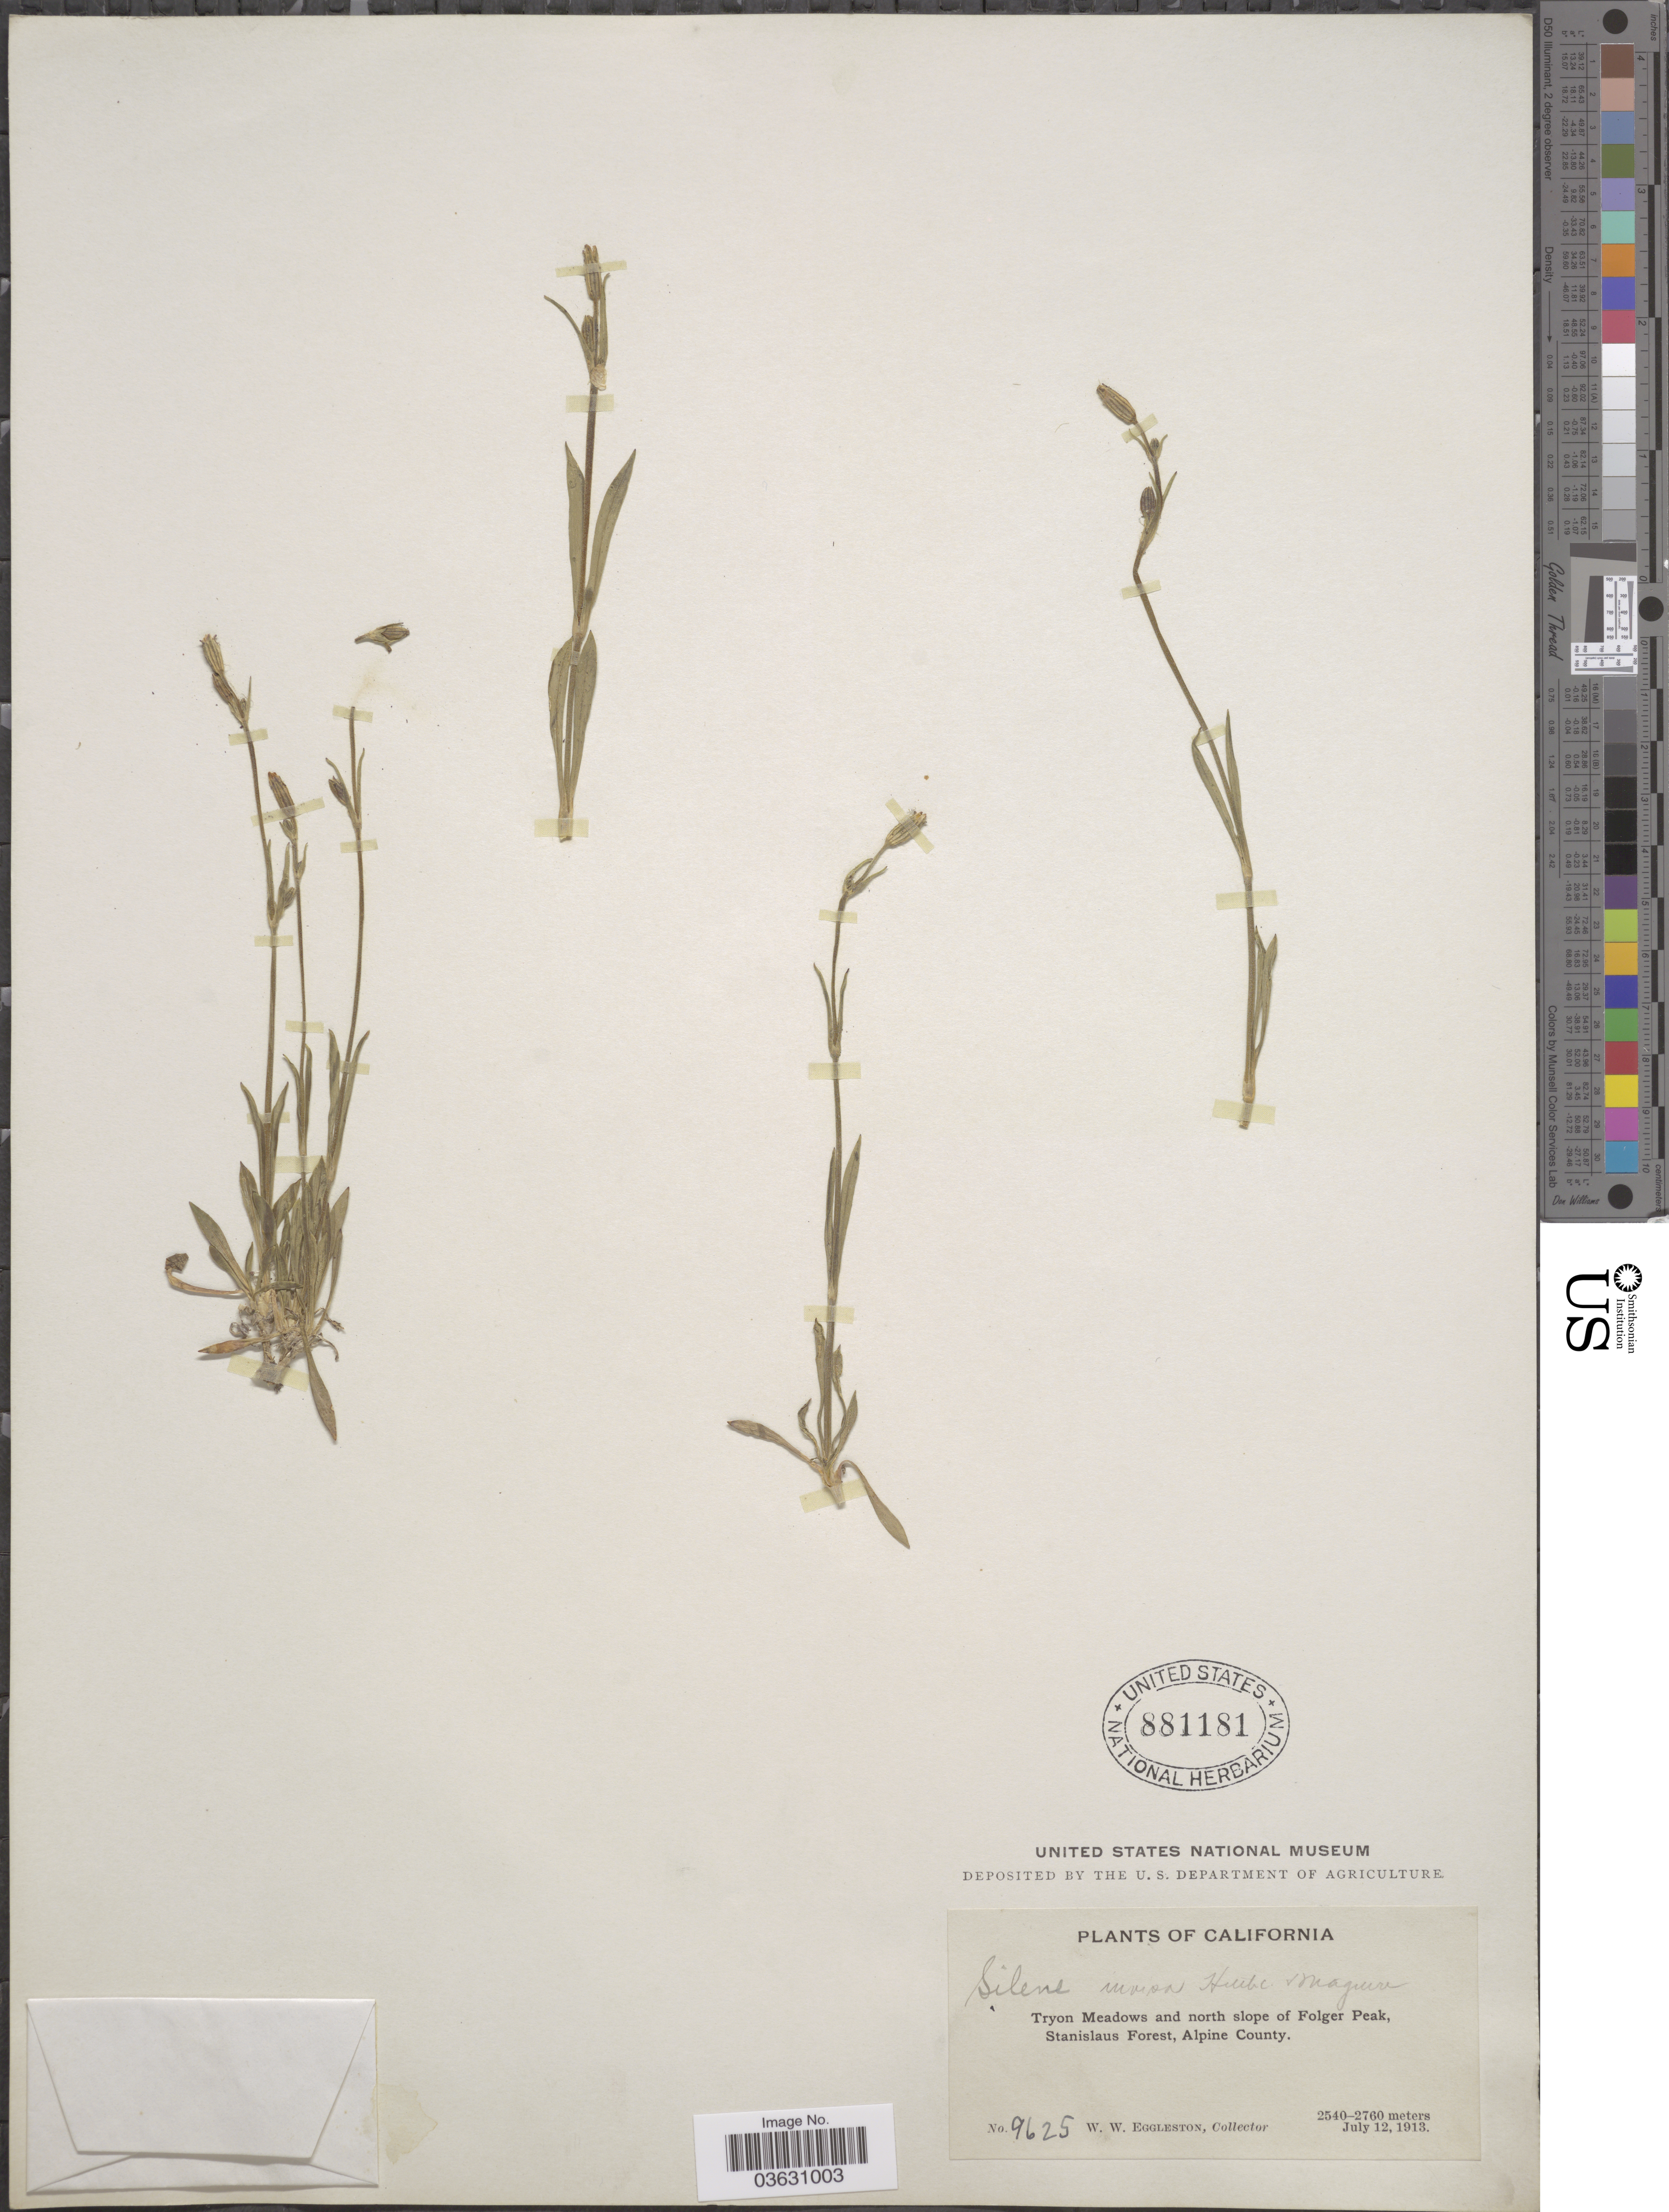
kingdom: Plantae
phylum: Tracheophyta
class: Magnoliopsida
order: Caryophyllales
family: Caryophyllaceae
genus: Silene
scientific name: Silene invisa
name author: C.L. Hitchc. & Maguire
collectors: W. W. Eggleston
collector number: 9625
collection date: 1913-07-12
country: United States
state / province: California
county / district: Alpine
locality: Tryon Meadows and north slope of Folger Peak, Stanislaus Forest, Alpine County.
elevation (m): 2540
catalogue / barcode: US 881181